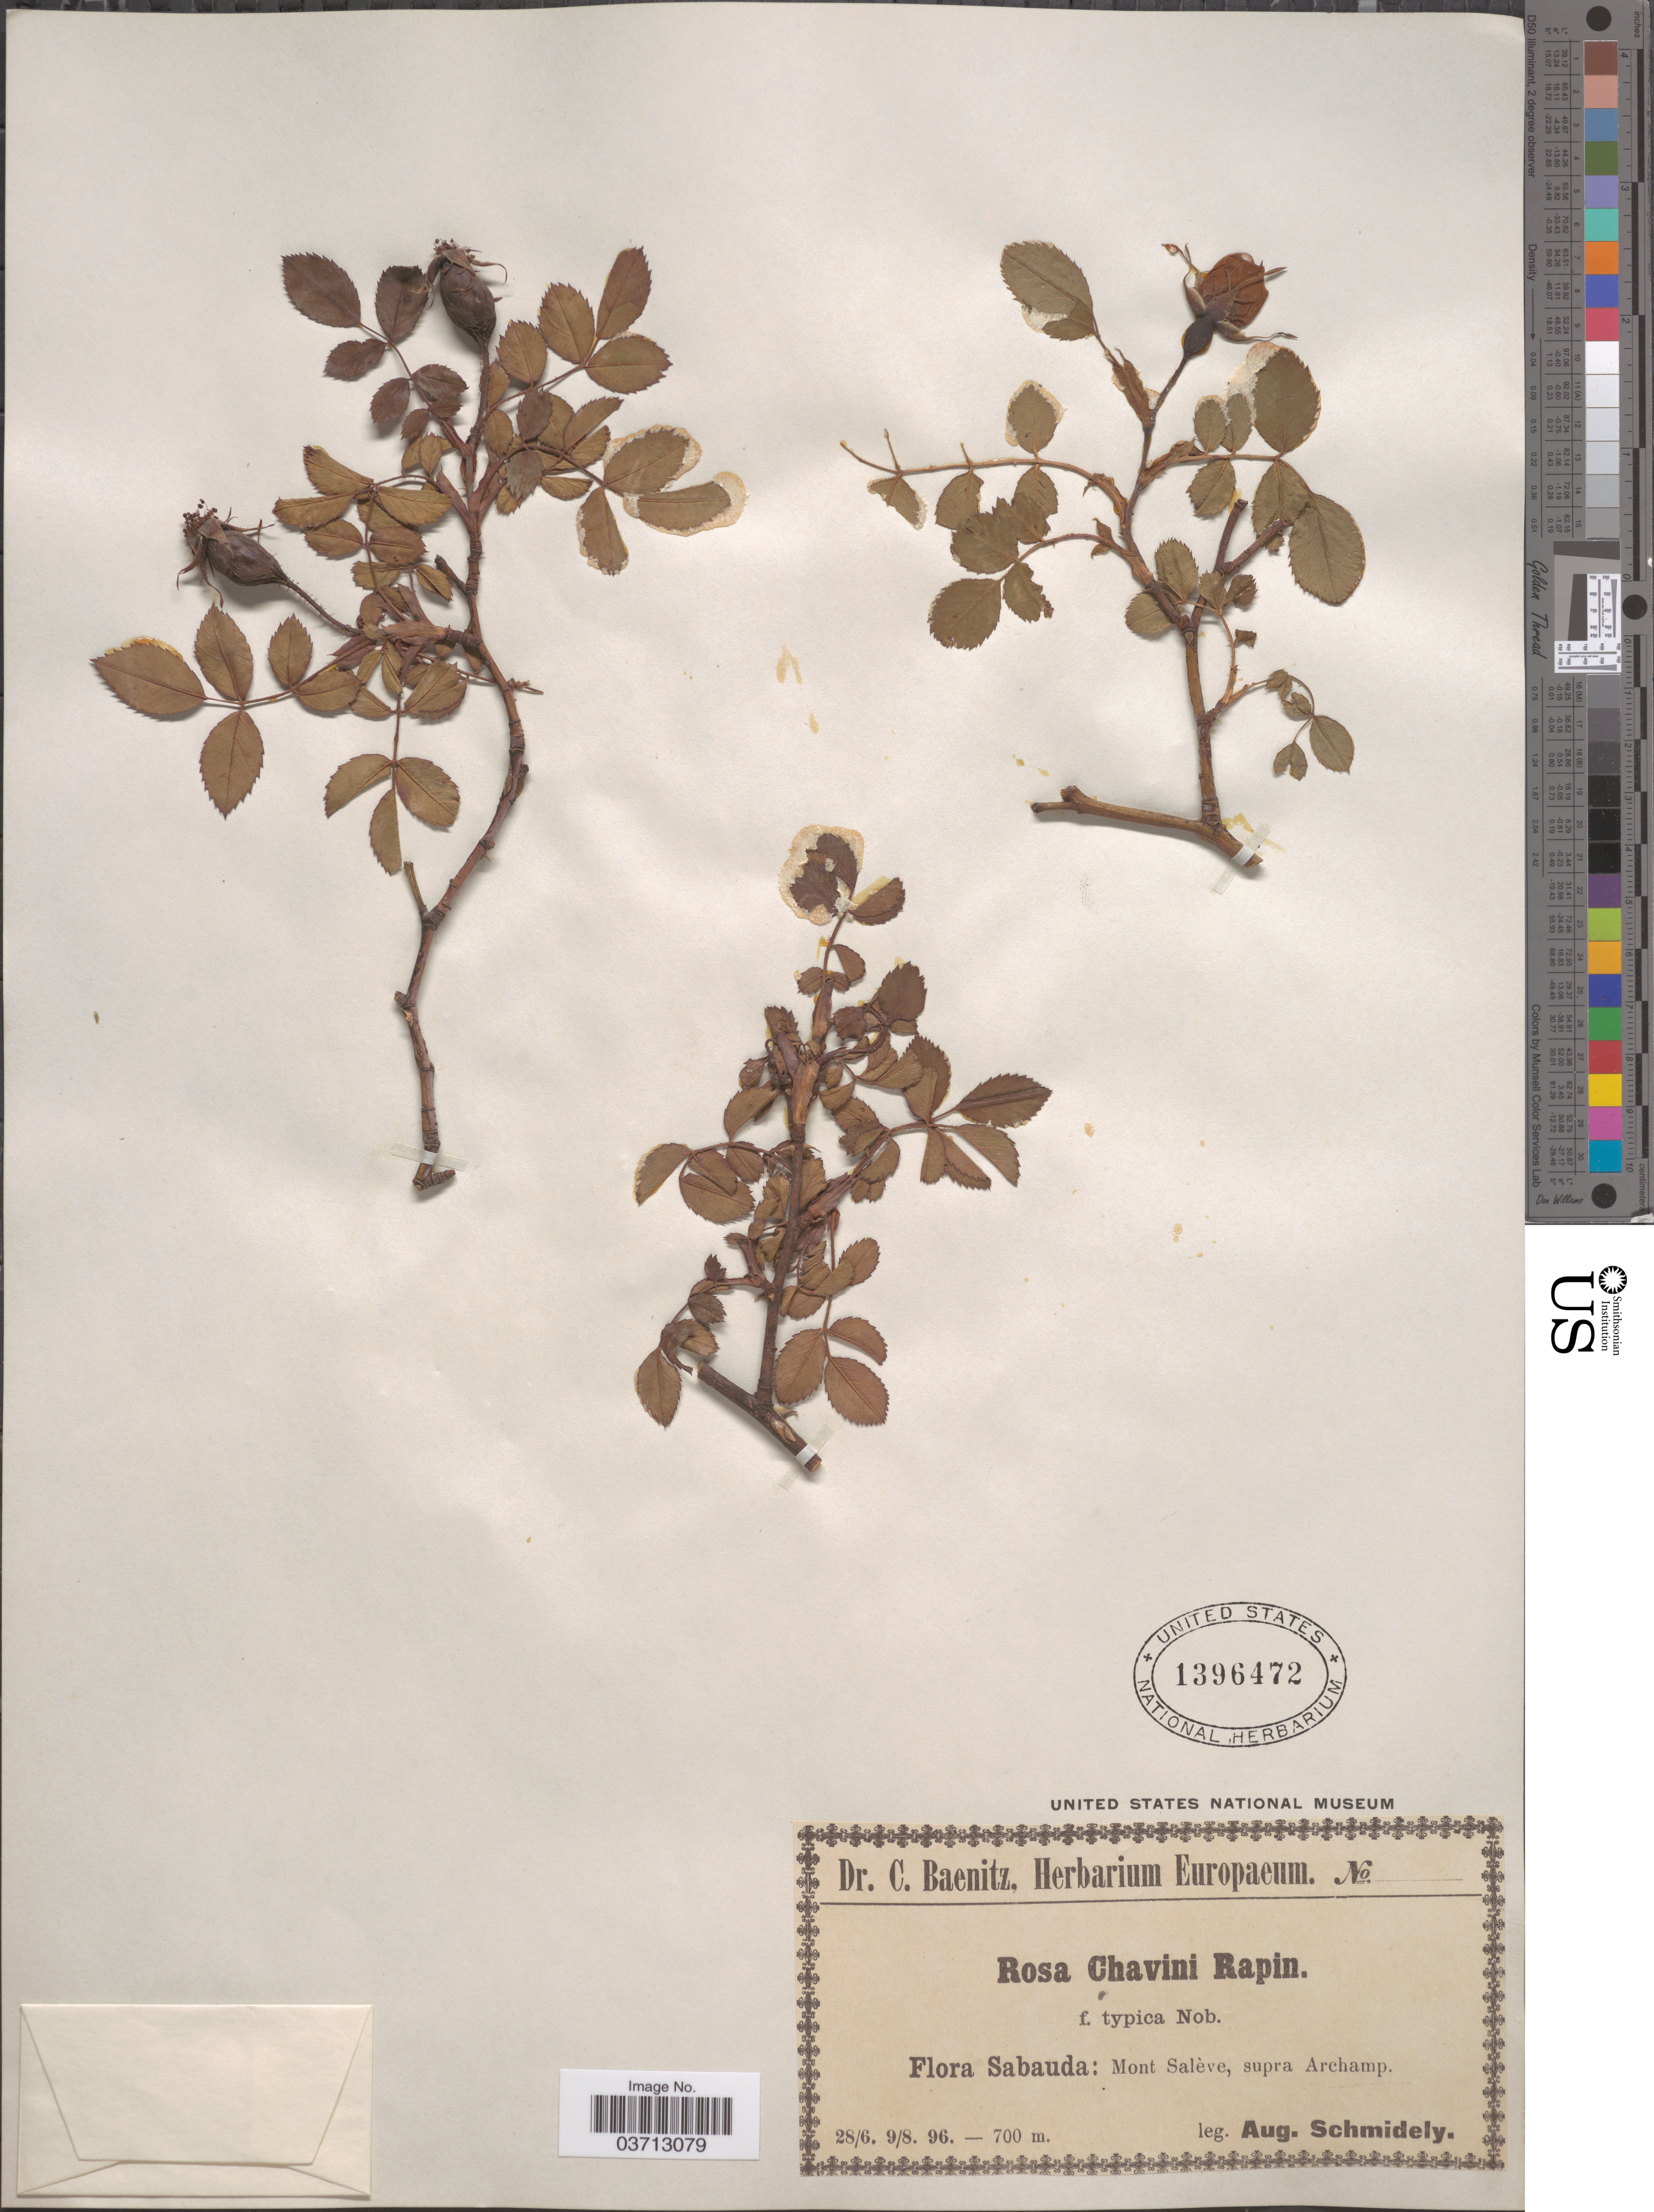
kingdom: Plantae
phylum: Tracheophyta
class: Magnoliopsida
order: Rosales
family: Rosaceae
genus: Rosa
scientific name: Rosa chavini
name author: Rapin ex Reut.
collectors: A. Schmidely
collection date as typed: Transcribed d/m/y: 28/6/96 to 9/8/96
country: France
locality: Sabauda: Mont Salève, supra Archamp.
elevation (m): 700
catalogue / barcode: US 1396472